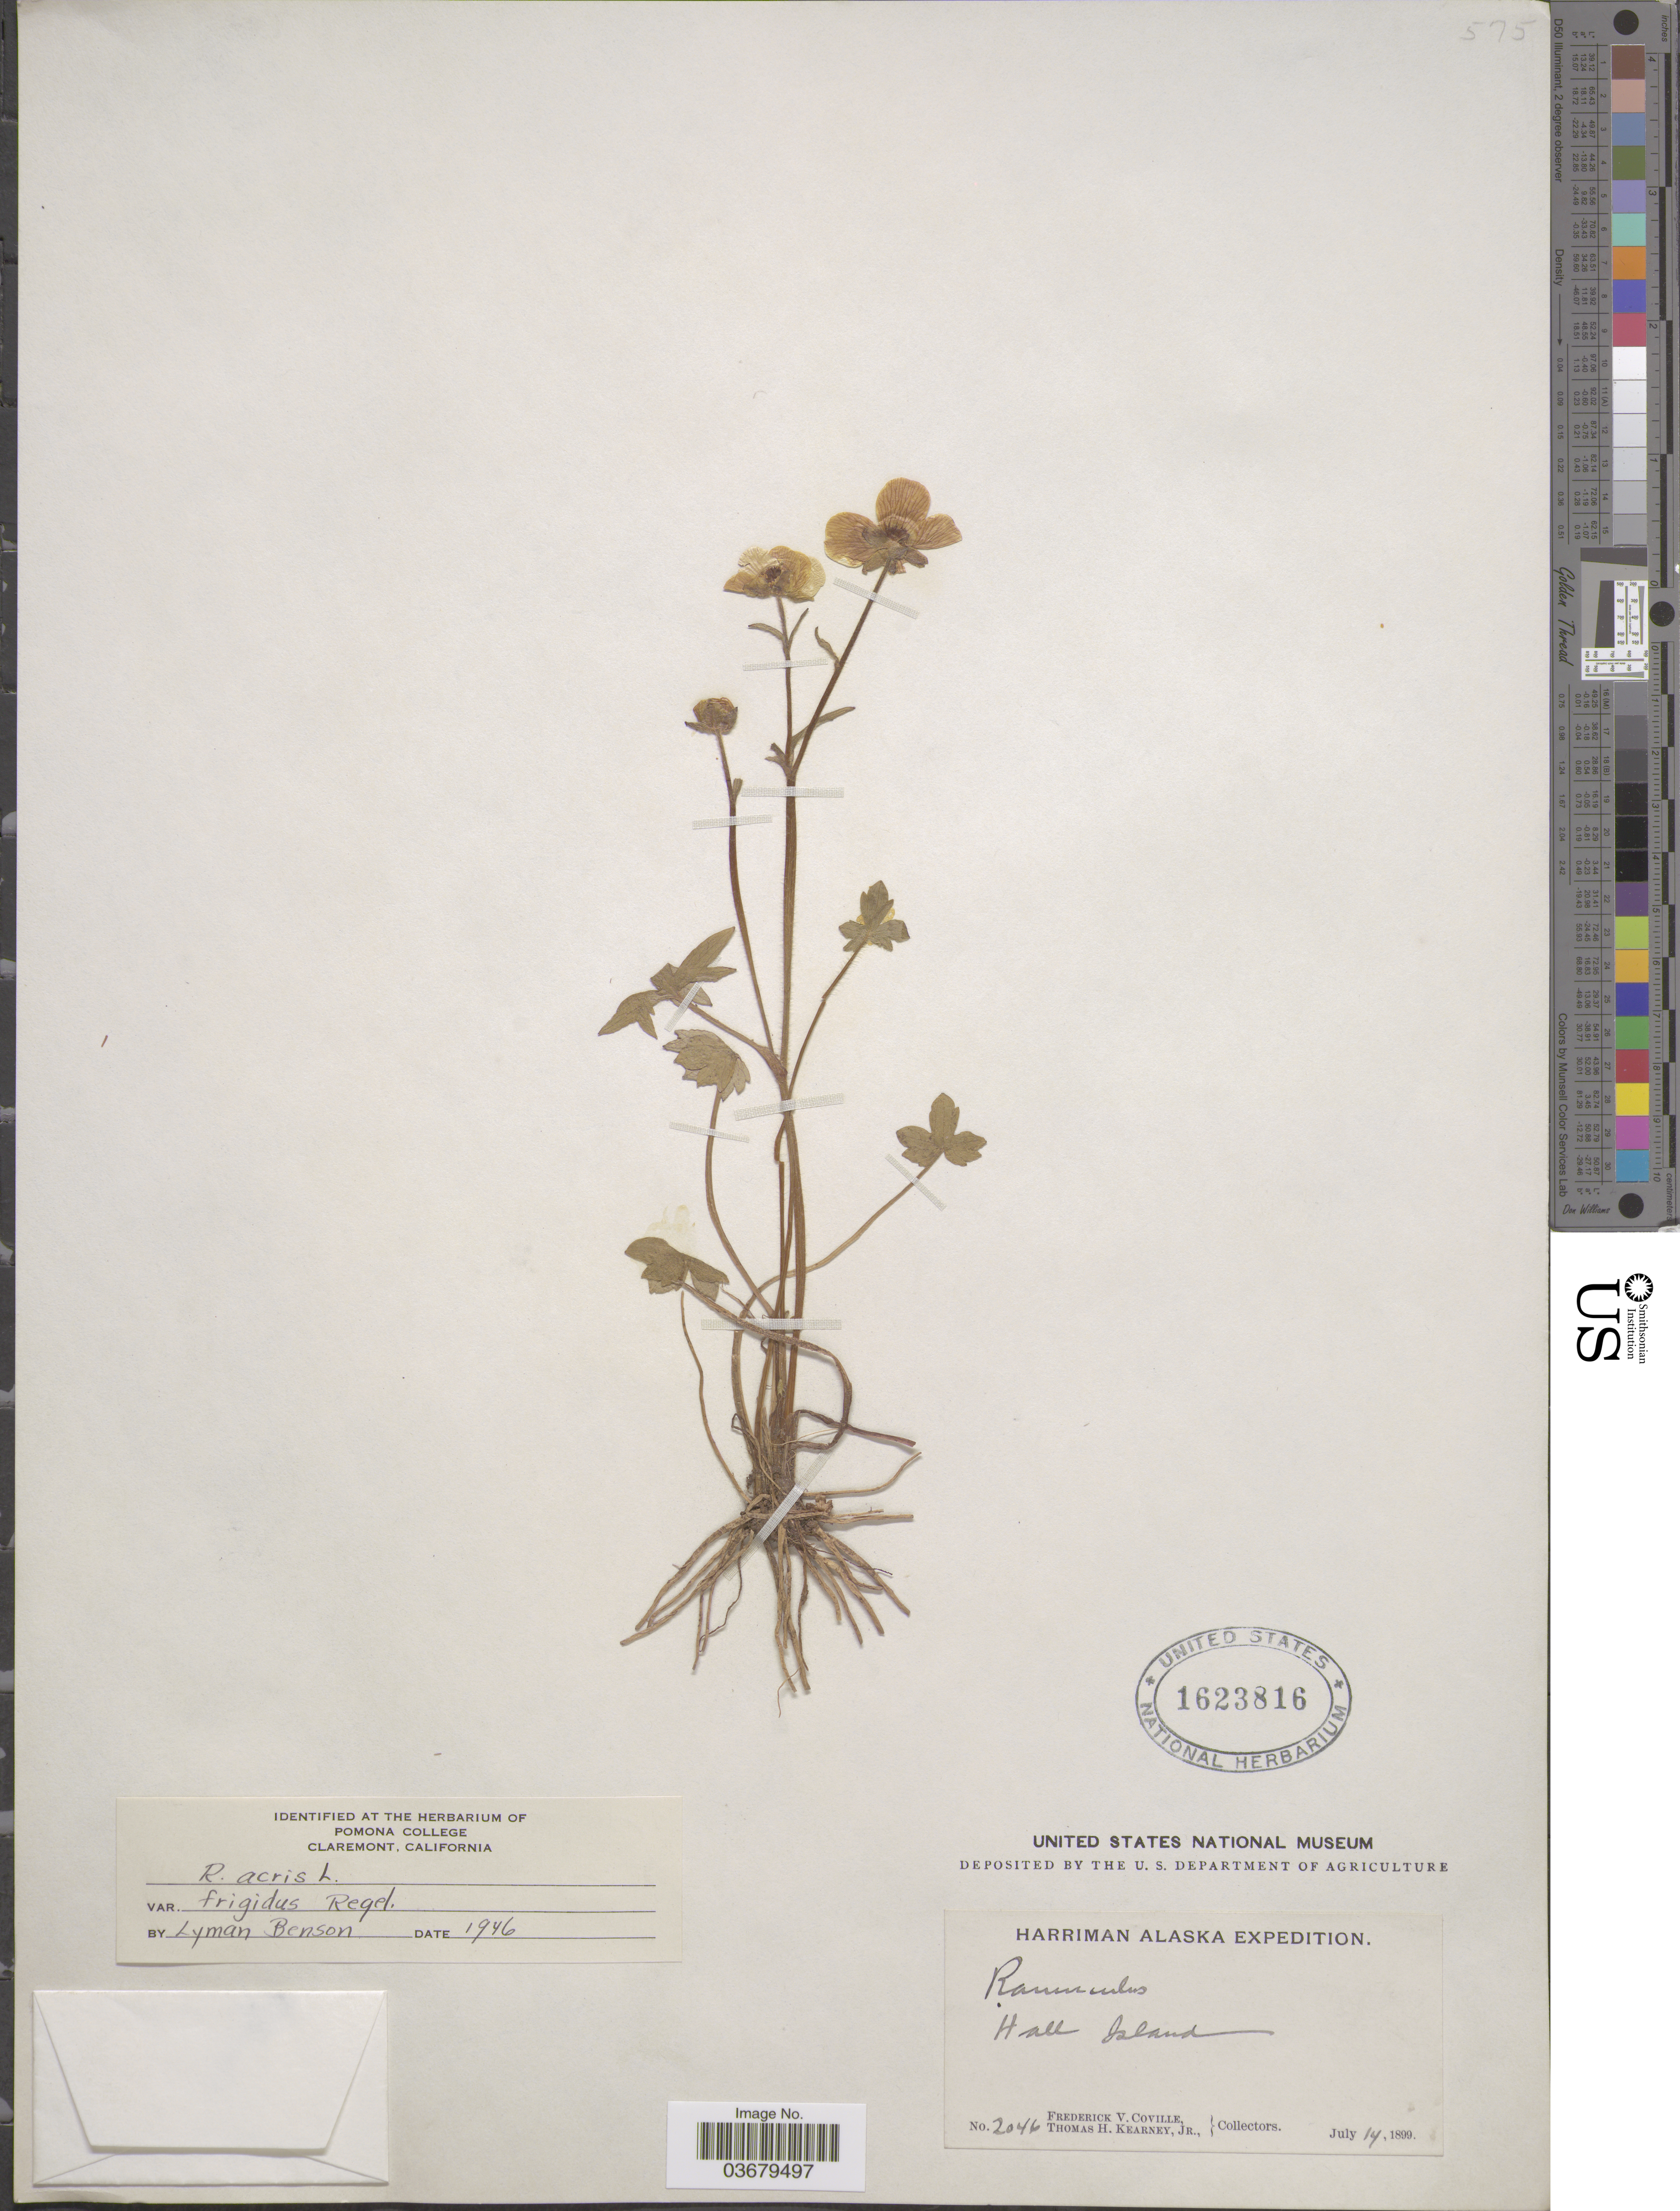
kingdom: Plantae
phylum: Tracheophyta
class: Magnoliopsida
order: Ranunculales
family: Ranunculaceae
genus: Ranunculus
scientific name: Ranunculus acris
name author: L.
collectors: F. V. Coville & T. H. Kearney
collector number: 2046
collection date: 1899-07-14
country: United States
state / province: Alaska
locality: Hall Island.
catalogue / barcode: US 1623816